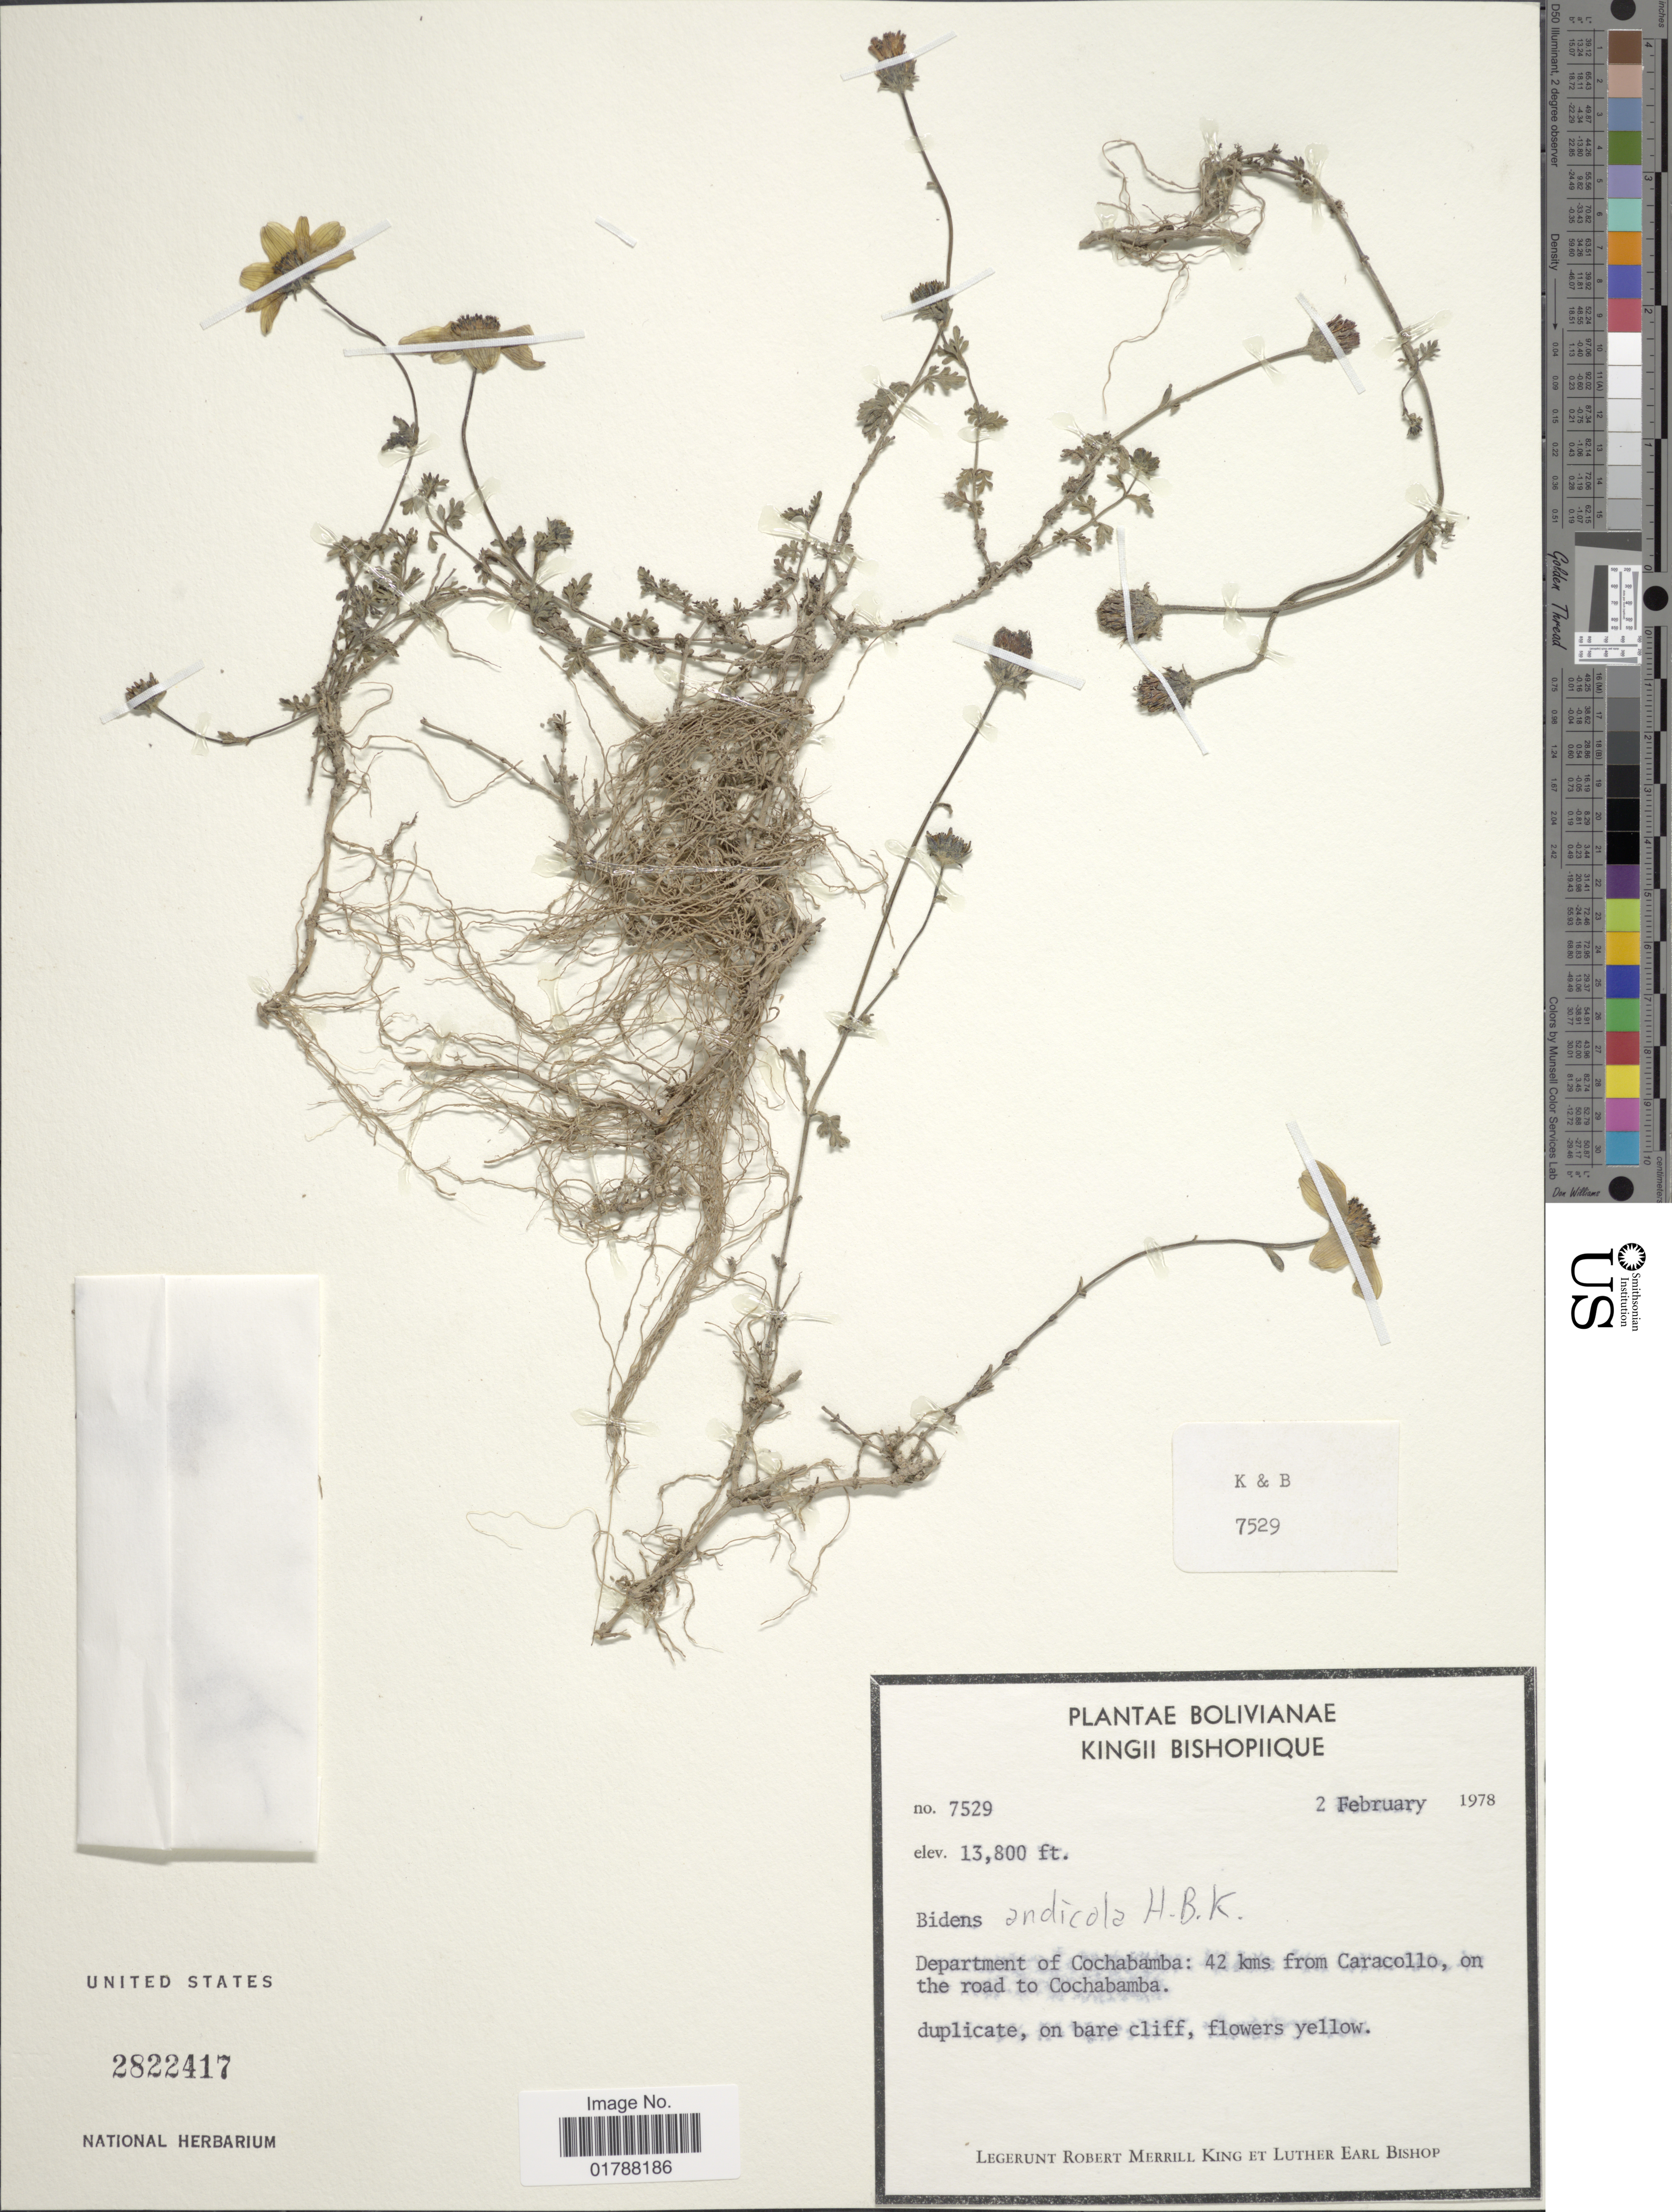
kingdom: Plantae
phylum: Tracheophyta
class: Magnoliopsida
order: Asterales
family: Asteraceae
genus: Bidens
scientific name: Bidens andicola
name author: Kunth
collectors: R. M. King & L. E. Bishop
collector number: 7529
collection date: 1978-02-02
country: Bolivia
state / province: Cochabamba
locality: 42 kms from Caracollo, on the road to Cochabamba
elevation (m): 4206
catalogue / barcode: US 2822417